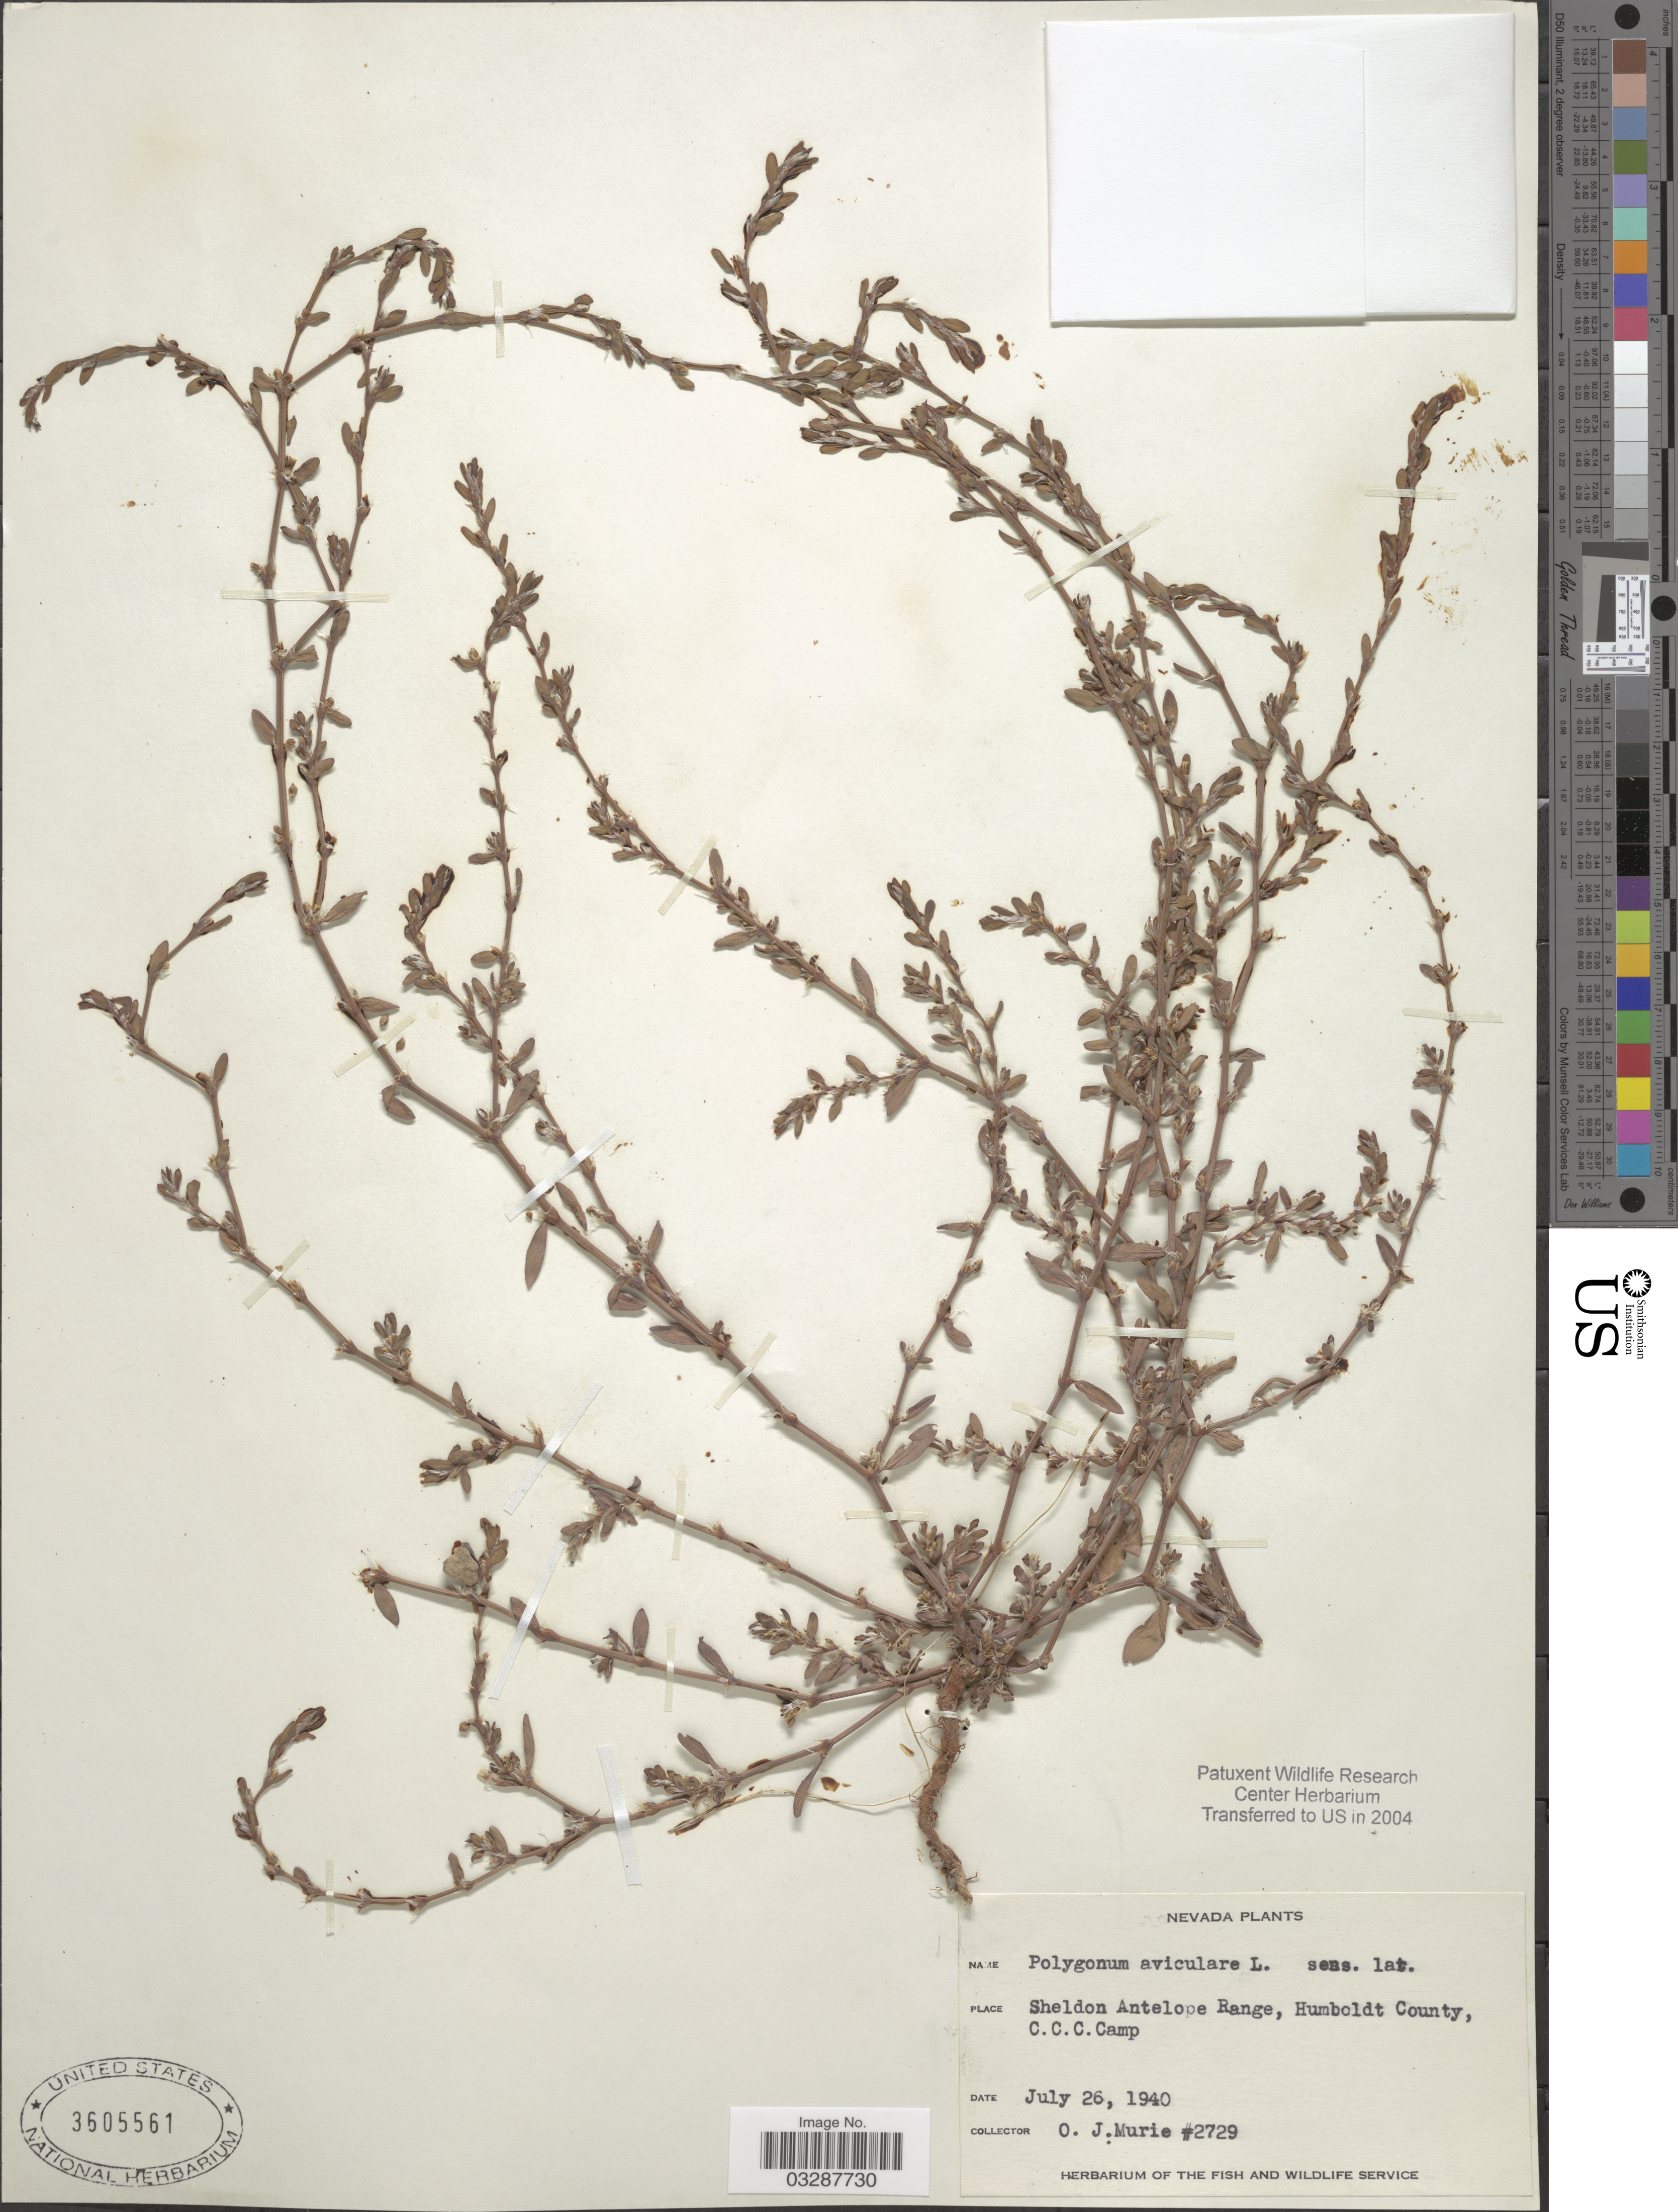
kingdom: Plantae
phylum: Tracheophyta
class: Magnoliopsida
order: Caryophyllales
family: Polygonaceae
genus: Polygonum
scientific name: Polygonum aviculare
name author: L.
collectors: O. Murie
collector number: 2729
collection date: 1940-07-26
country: United States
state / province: Nevada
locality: Sheldon Antelope Range, Humboldt County, C.C.C. Camp.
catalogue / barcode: US 3605561